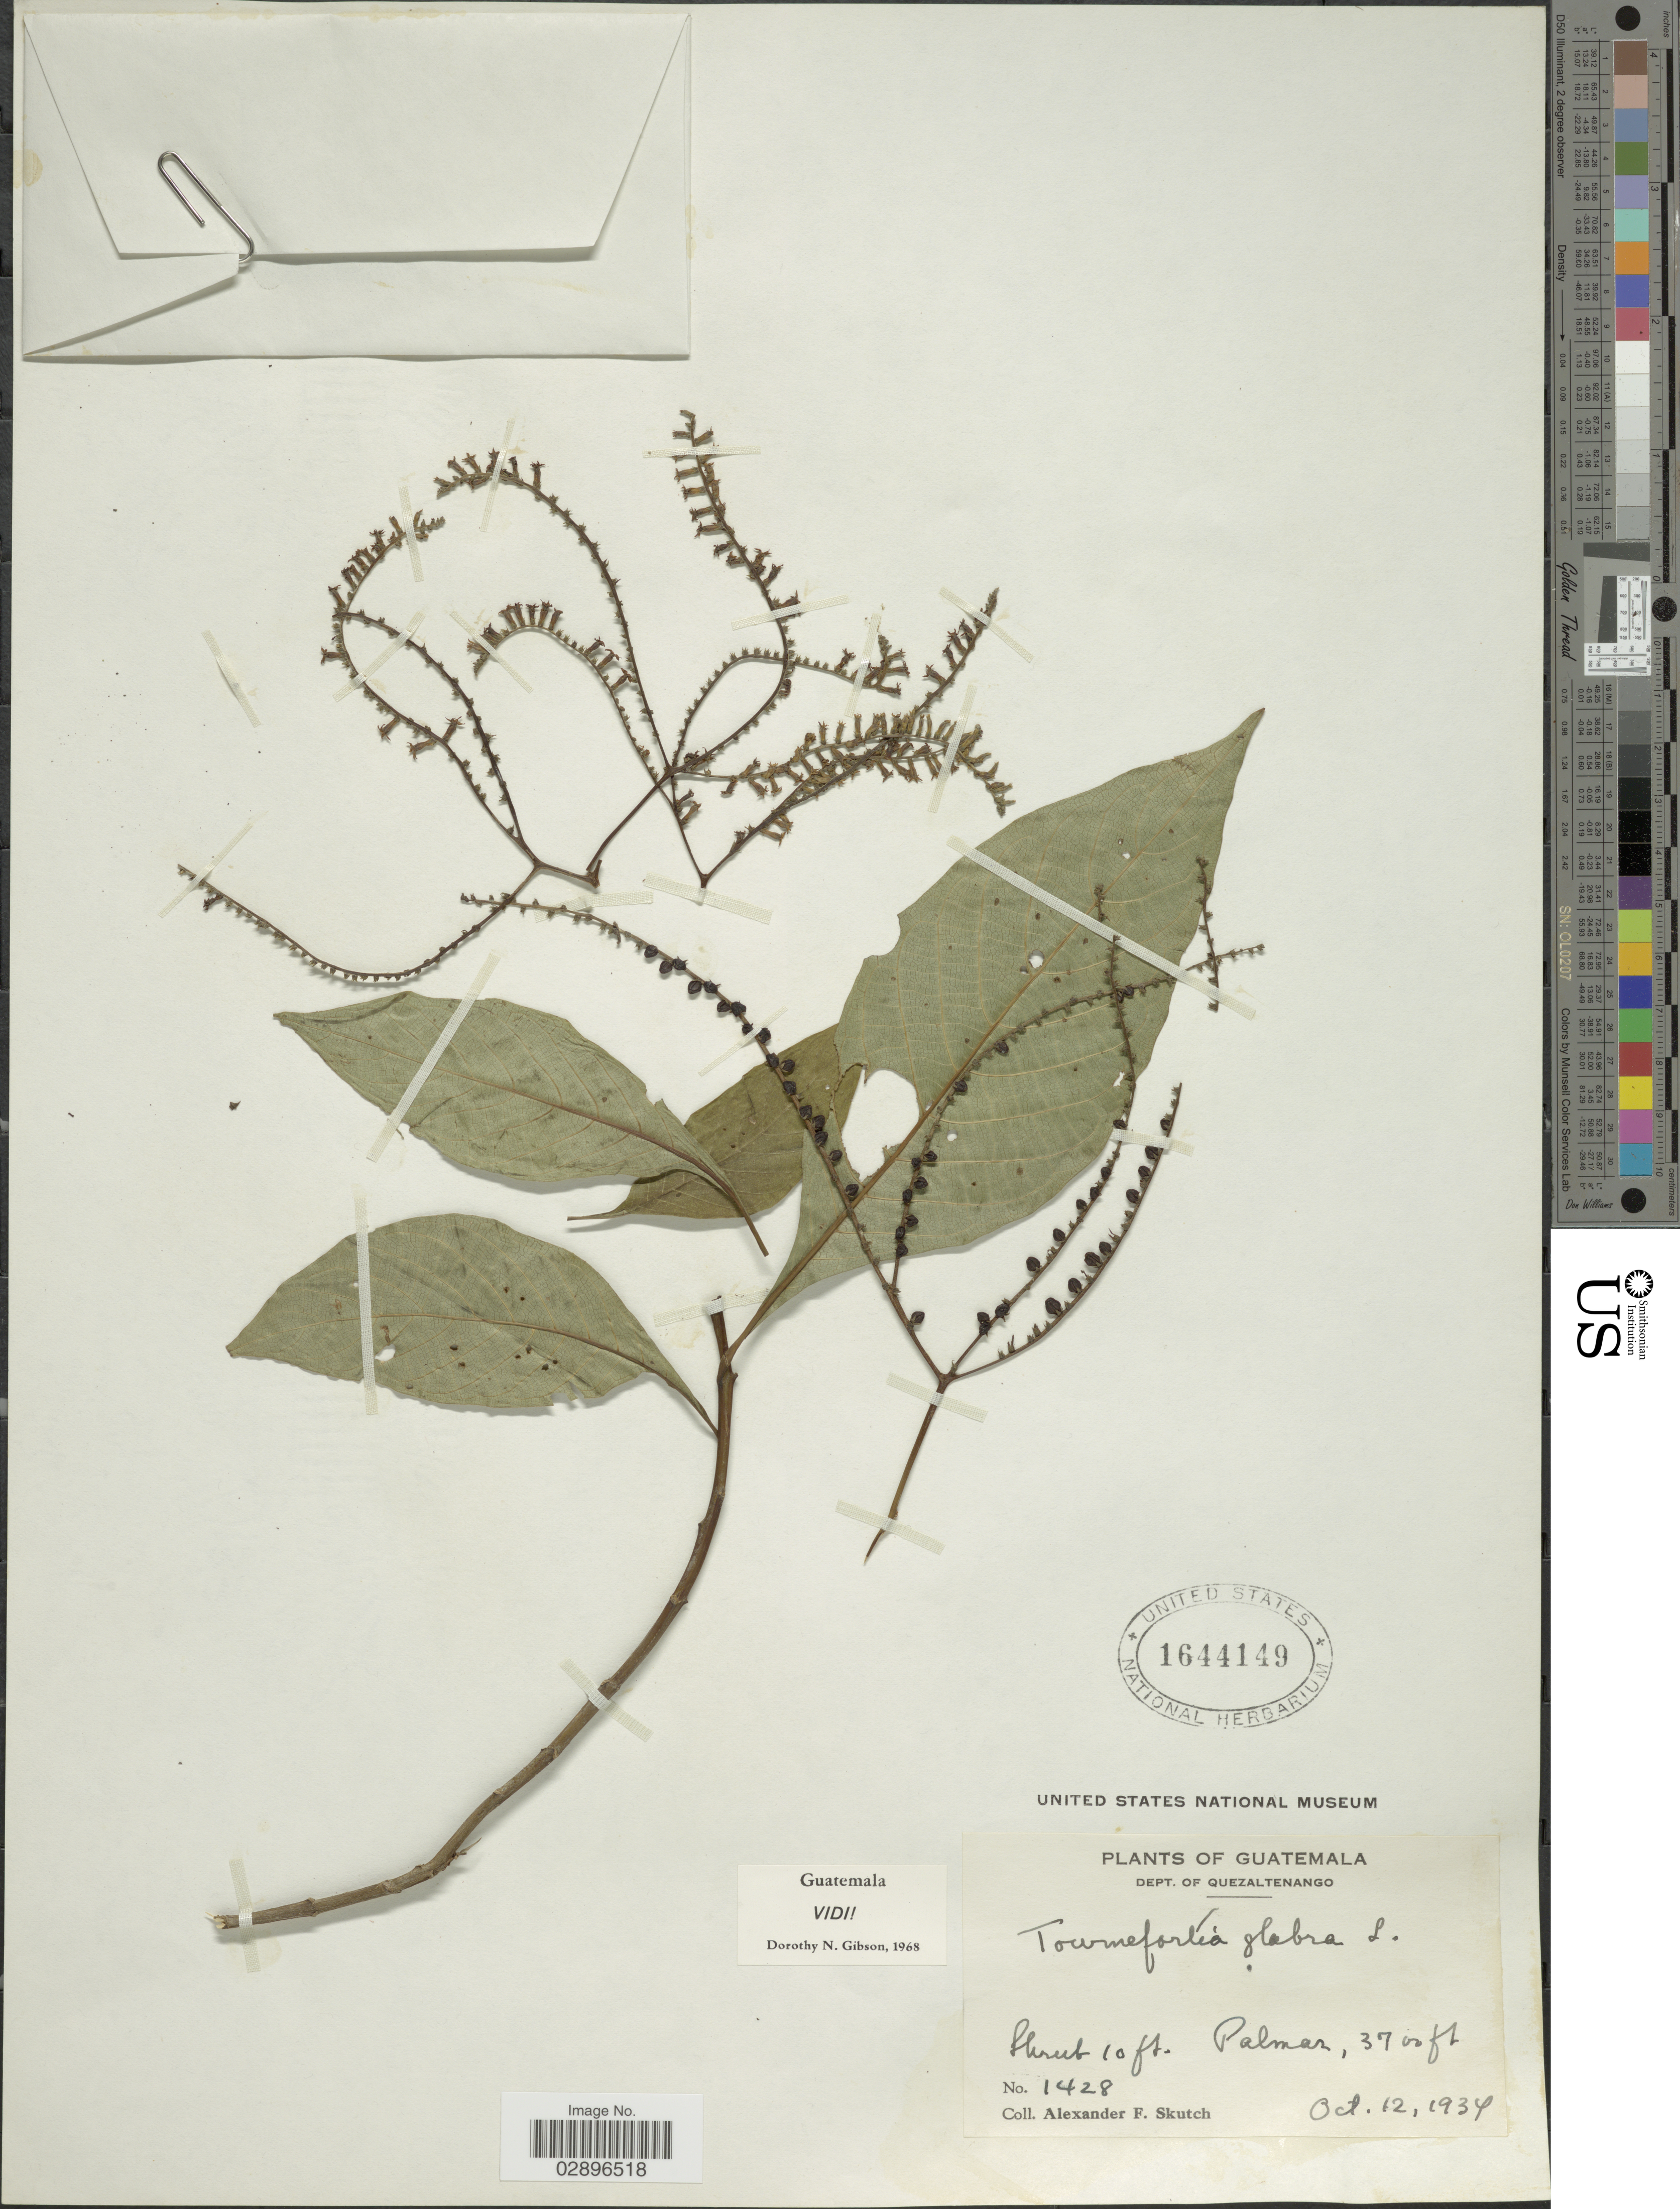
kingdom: Plantae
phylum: Tracheophyta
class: Magnoliopsida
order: Boraginales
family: Heliotropiaceae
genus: Tournefortia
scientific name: Tournefortia glabra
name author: L.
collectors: A. F. Skutch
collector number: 1428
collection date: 1934-10-12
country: Guatemala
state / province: Quetzaltenango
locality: Dept. of Quezaltenango. Palmar.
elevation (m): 1128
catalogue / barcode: US 1644149